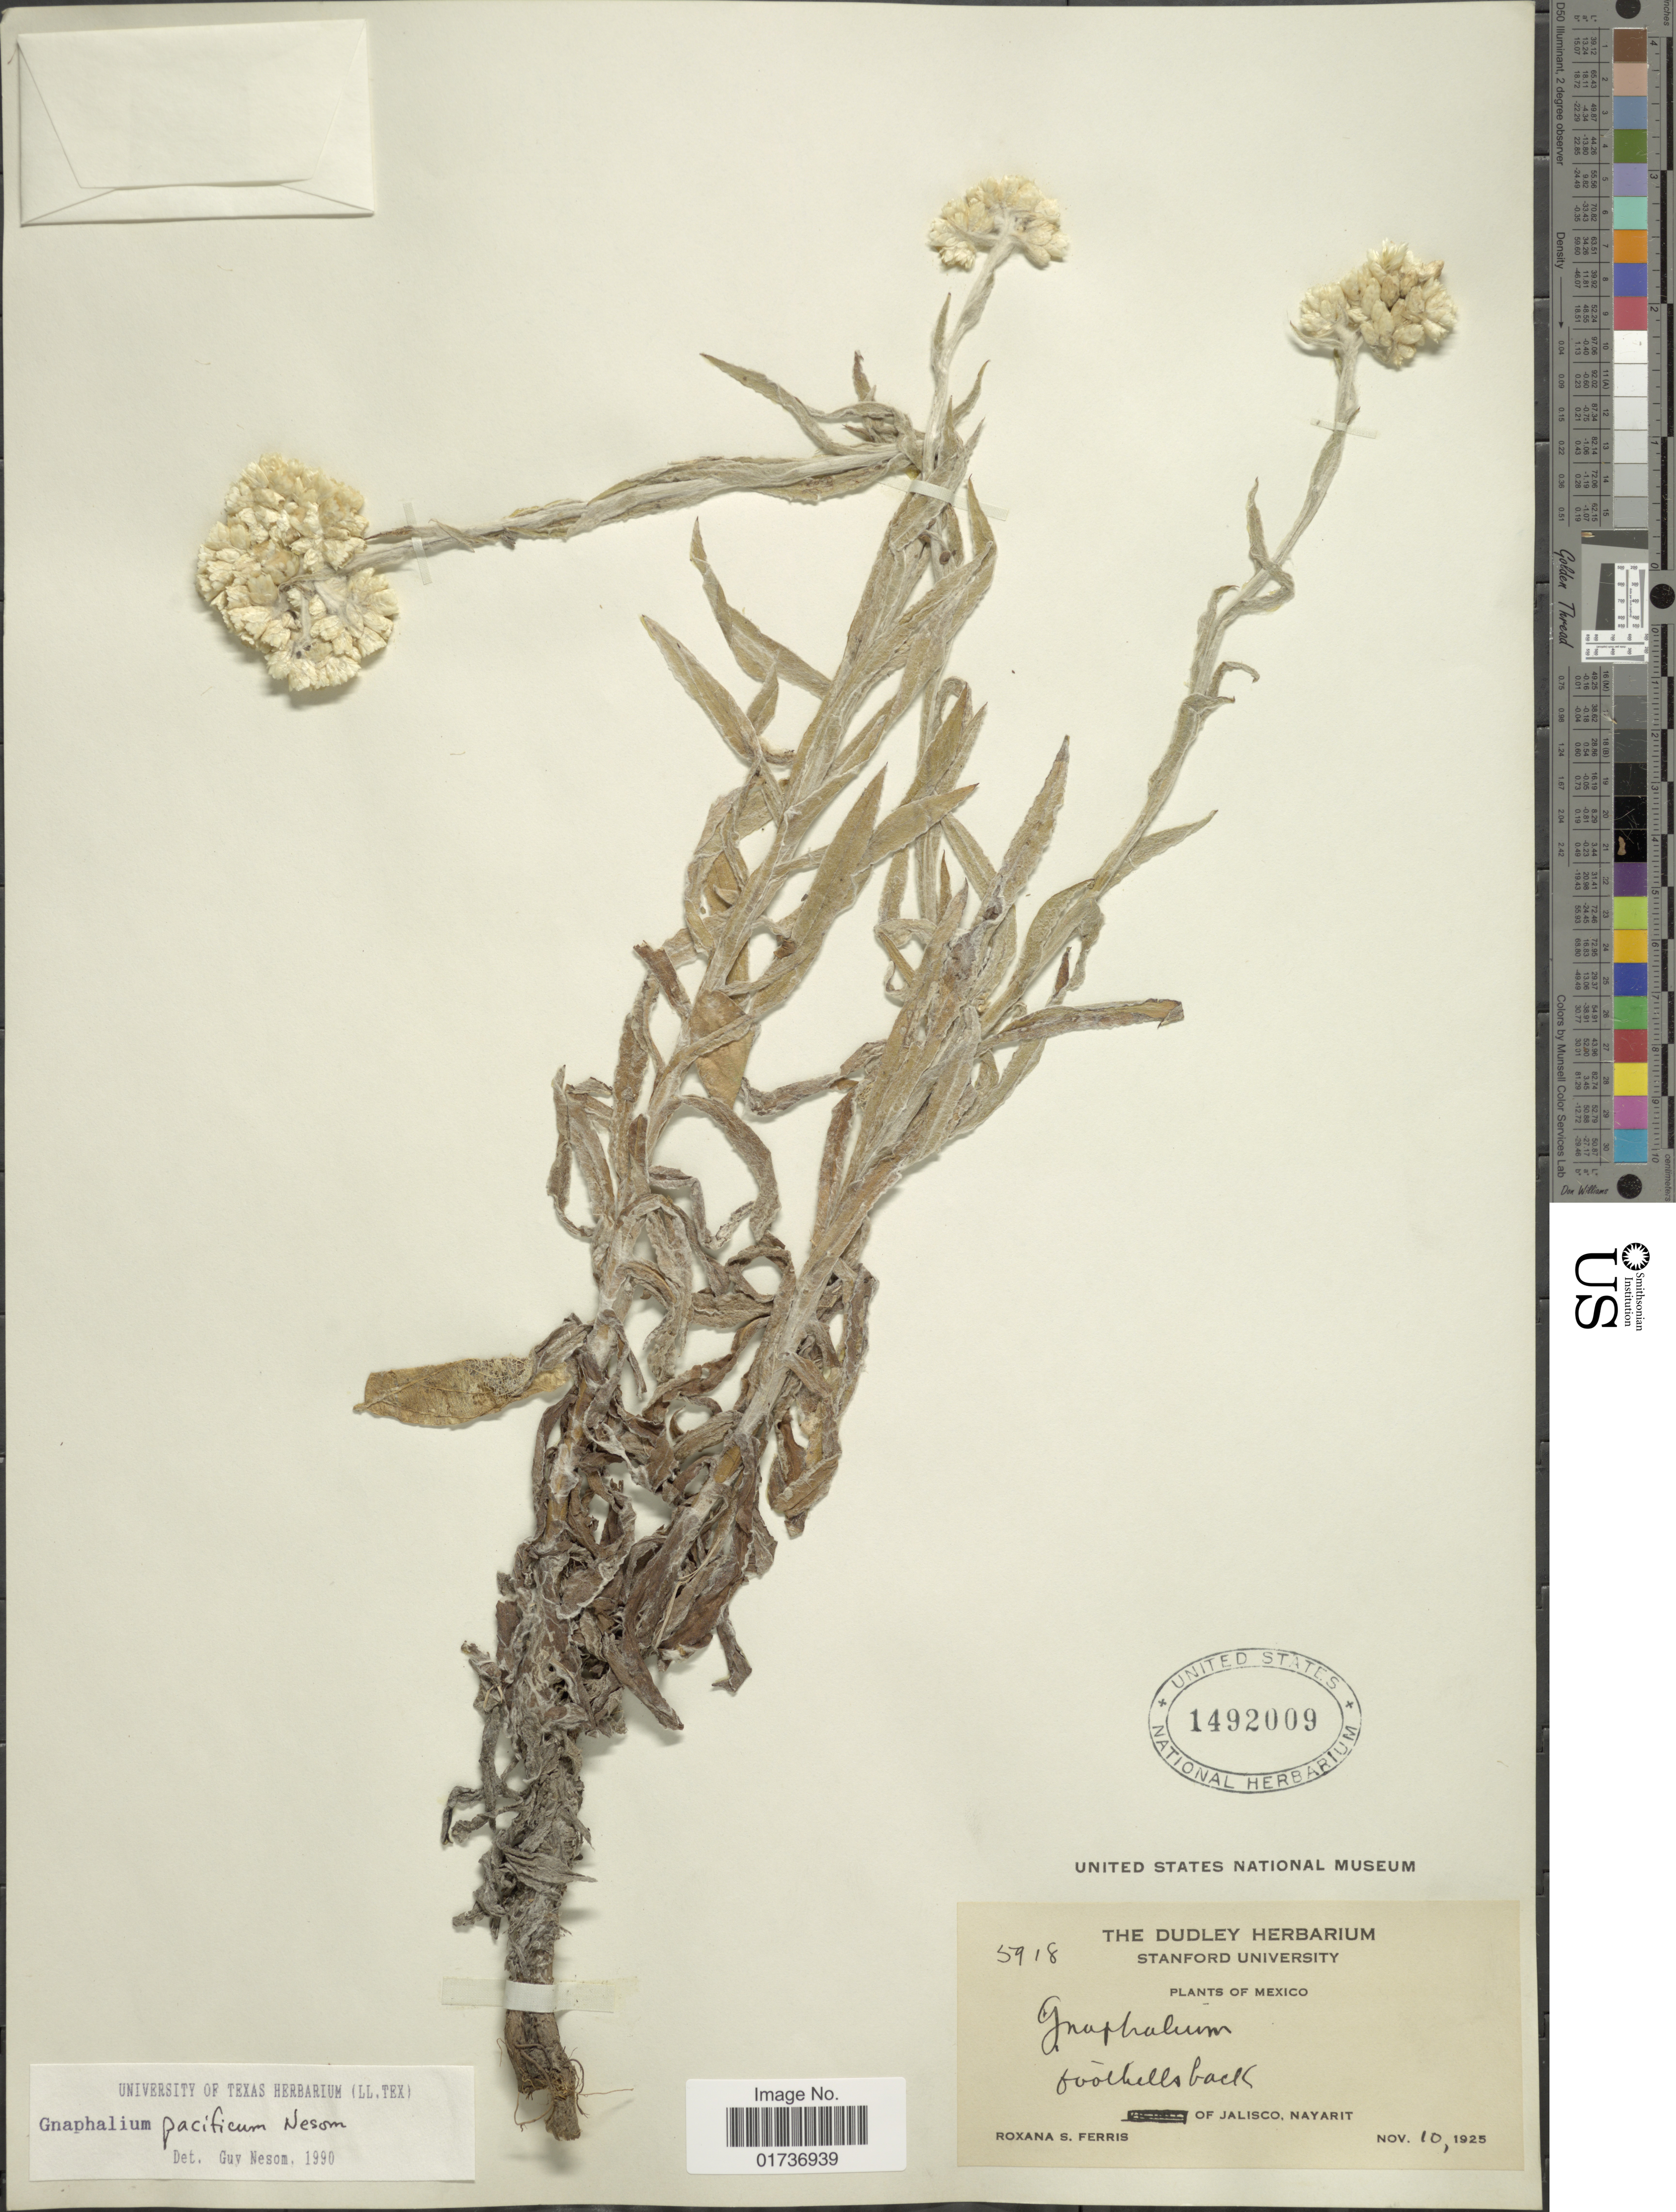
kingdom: Plantae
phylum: Tracheophyta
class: Magnoliopsida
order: Asterales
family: Asteraceae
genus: Gnaphalium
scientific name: Gnaphalium pacificum G.L. Nesom, ined.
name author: G.L. Nesom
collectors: R. S. Ferris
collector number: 5918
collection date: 1925-11-10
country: Mexico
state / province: Nayarit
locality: Foothills back of Jalisco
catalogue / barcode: US 1492009